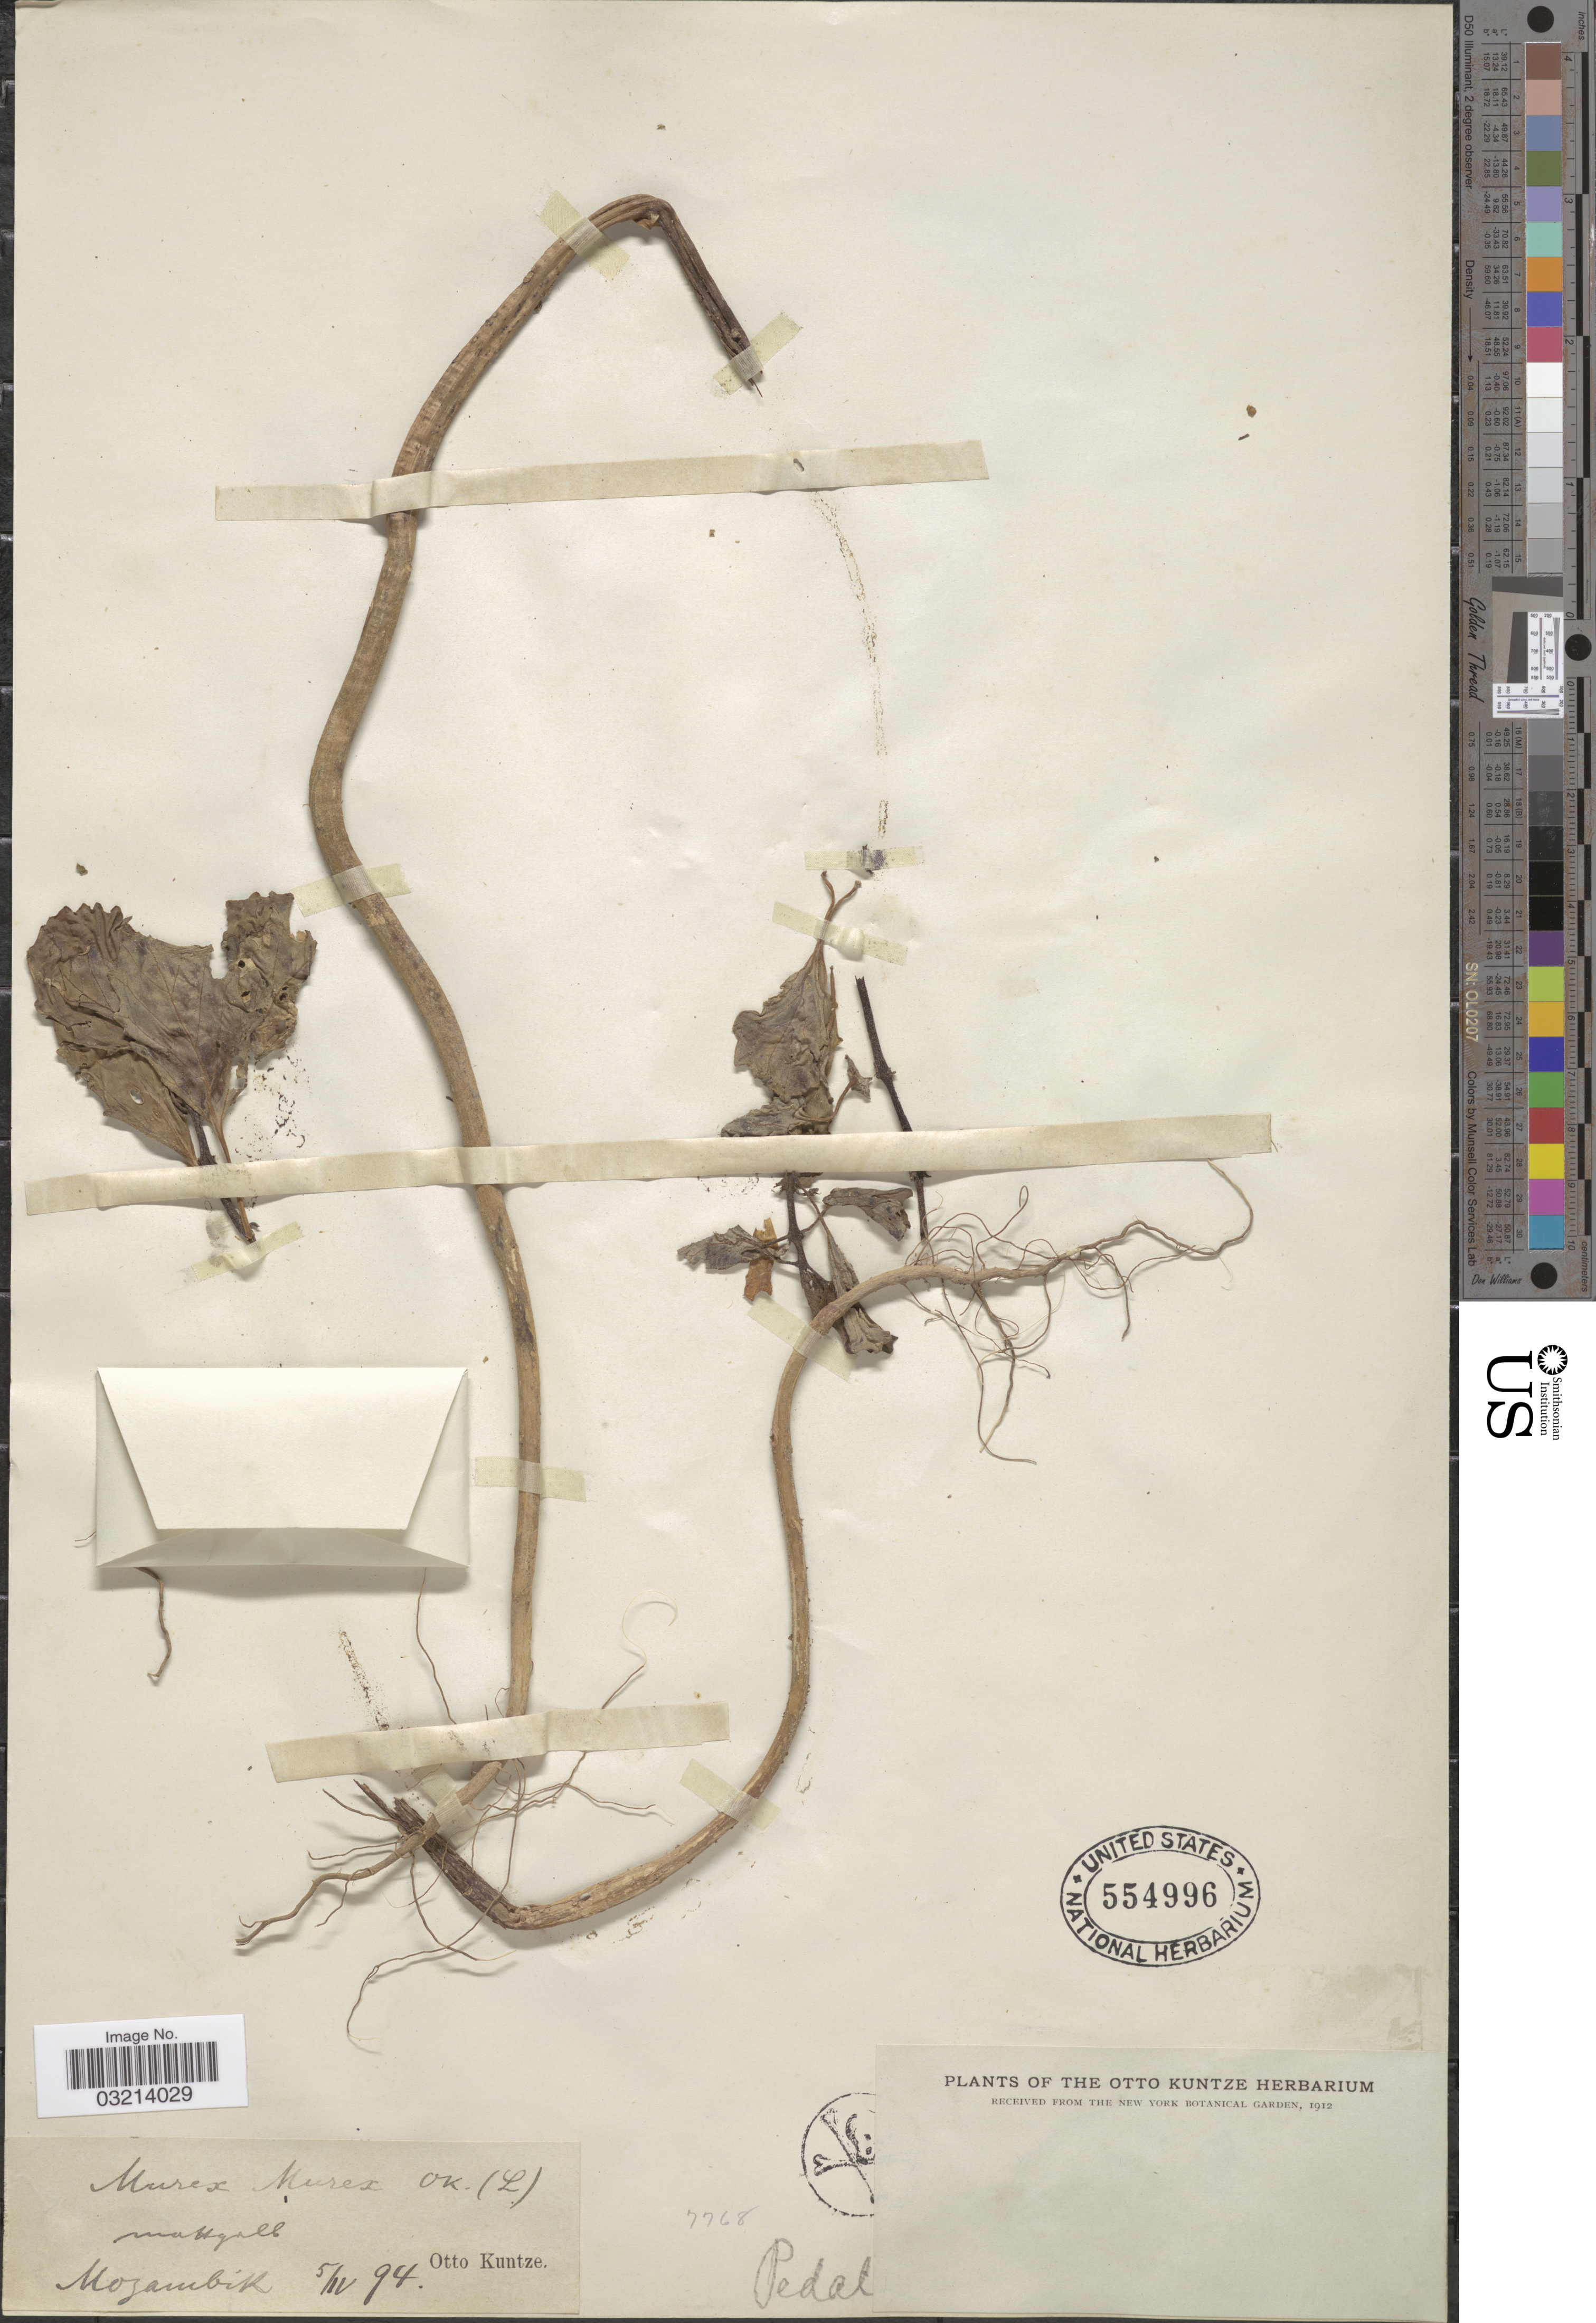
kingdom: Plantae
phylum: Tracheophyta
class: Magnoliopsida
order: Lamiales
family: Pedaliaceae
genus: Pedalium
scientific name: Pedalium murex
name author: L.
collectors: C.E.O. Kuntze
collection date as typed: Transcribed d/m/y: 5/4/94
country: Mozambique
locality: Mozambik.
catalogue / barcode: US 554996